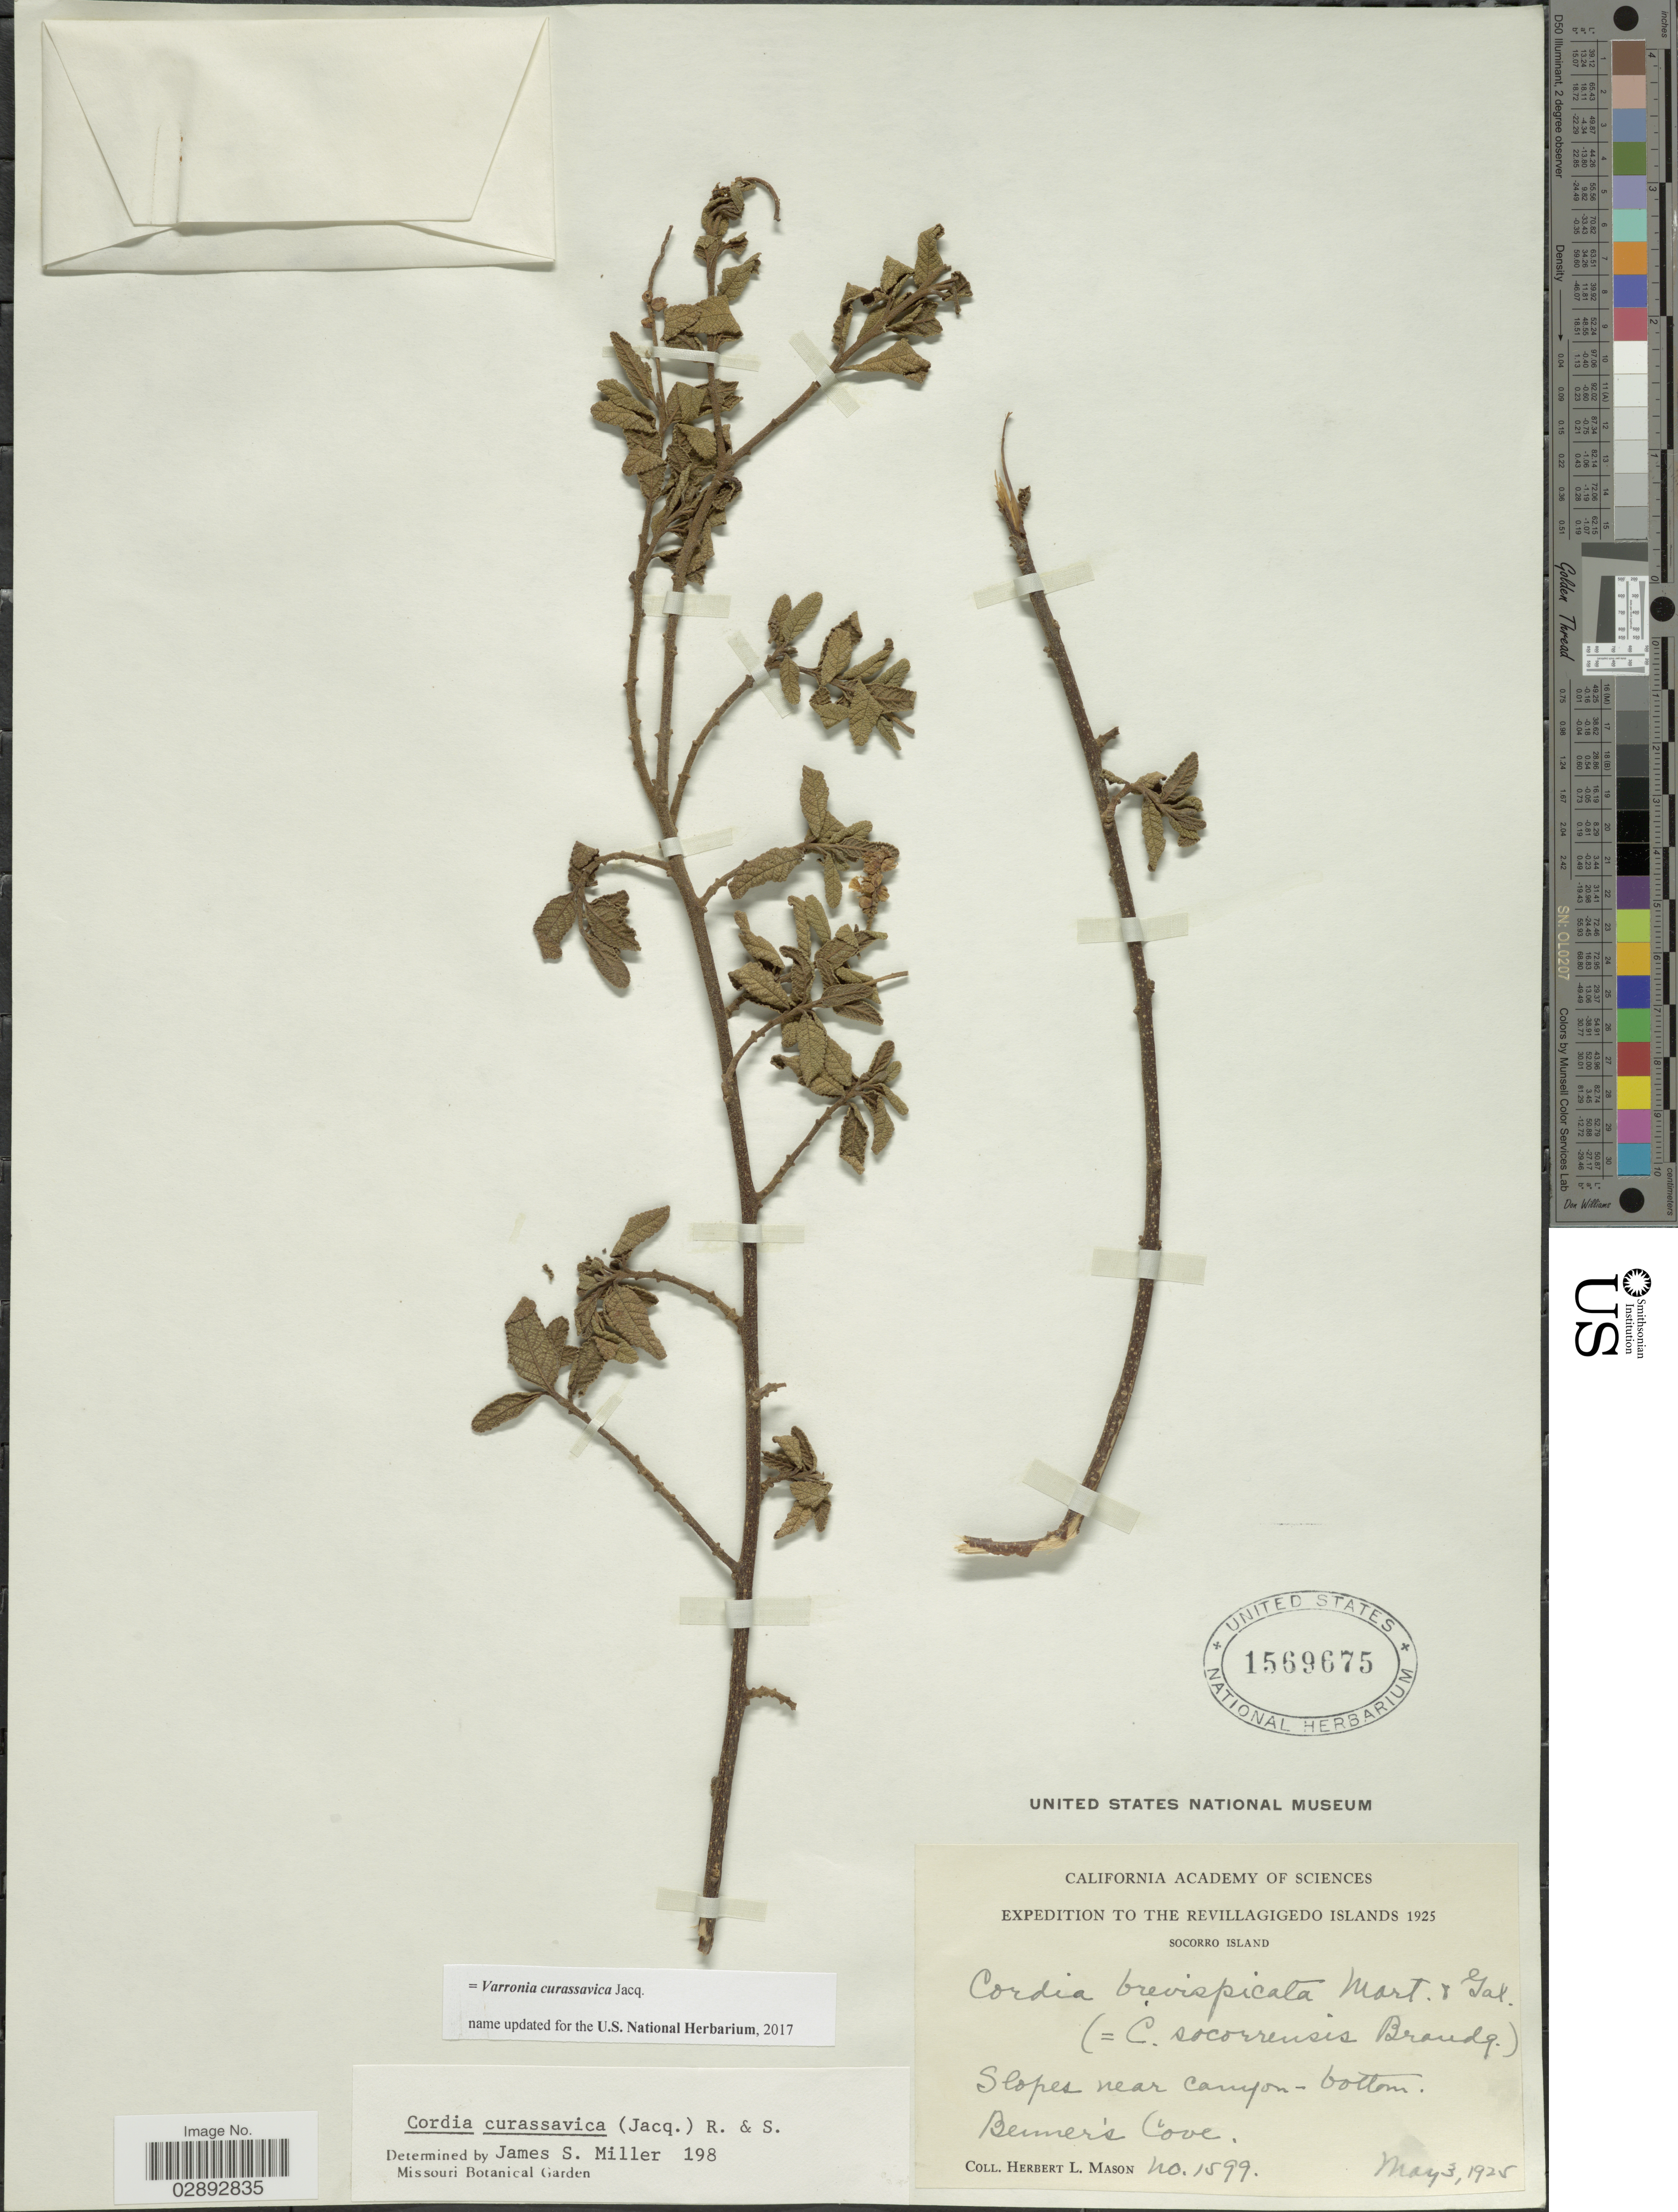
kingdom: Plantae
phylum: Tracheophyta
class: Magnoliopsida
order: Boraginales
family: Cordiaceae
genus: Varronia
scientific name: Varronia curassavica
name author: Jacq.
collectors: H. L. Mason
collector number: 1599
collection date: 1925-05-03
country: Mexico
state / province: Colima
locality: Revillagigedo Islands. Socorro Island. Slopes near canyon-bottom. Beuner's Cove.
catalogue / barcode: US 1569675